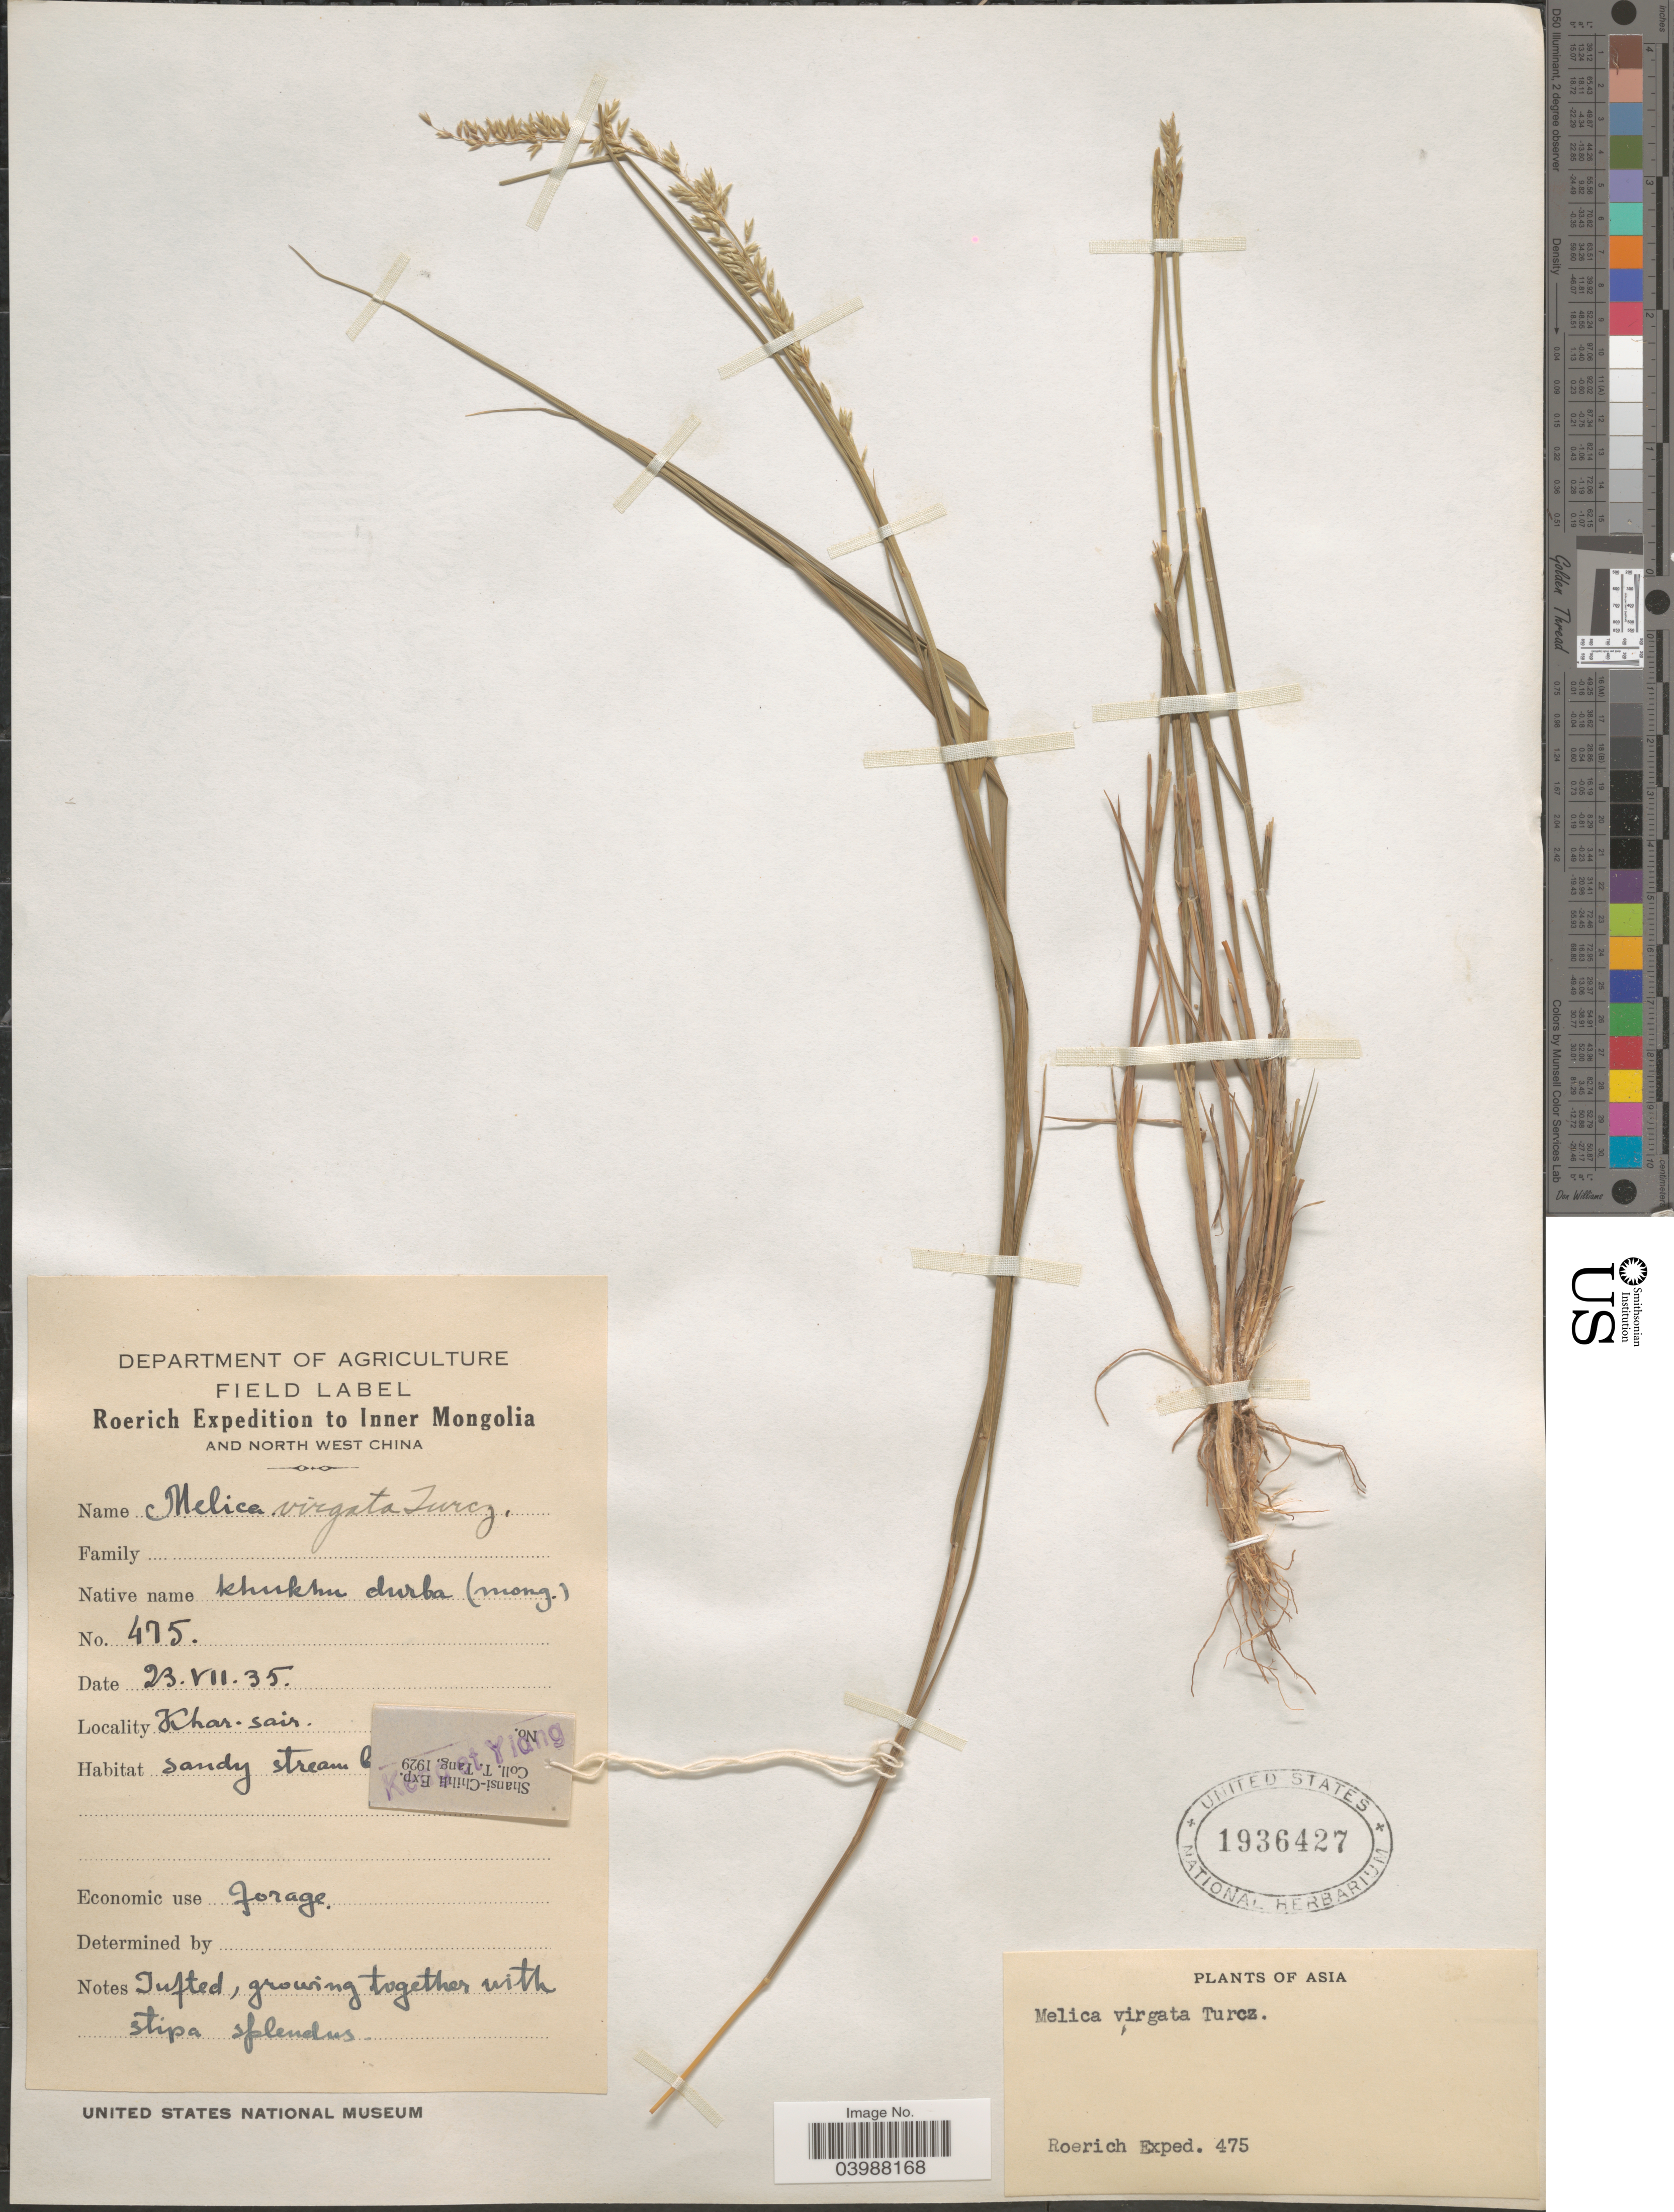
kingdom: Plantae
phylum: Tracheophyta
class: Liliopsida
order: Poales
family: Poaceae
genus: Melica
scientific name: Melica virgata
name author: Turcz. ex Trin.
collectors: Roerich Expedition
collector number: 475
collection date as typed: Transcribed d/m/y: 23/7/35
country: China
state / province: Nei Monggol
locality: Inner Mongolia and North West China. Khar-sair.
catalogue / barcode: US 1936427